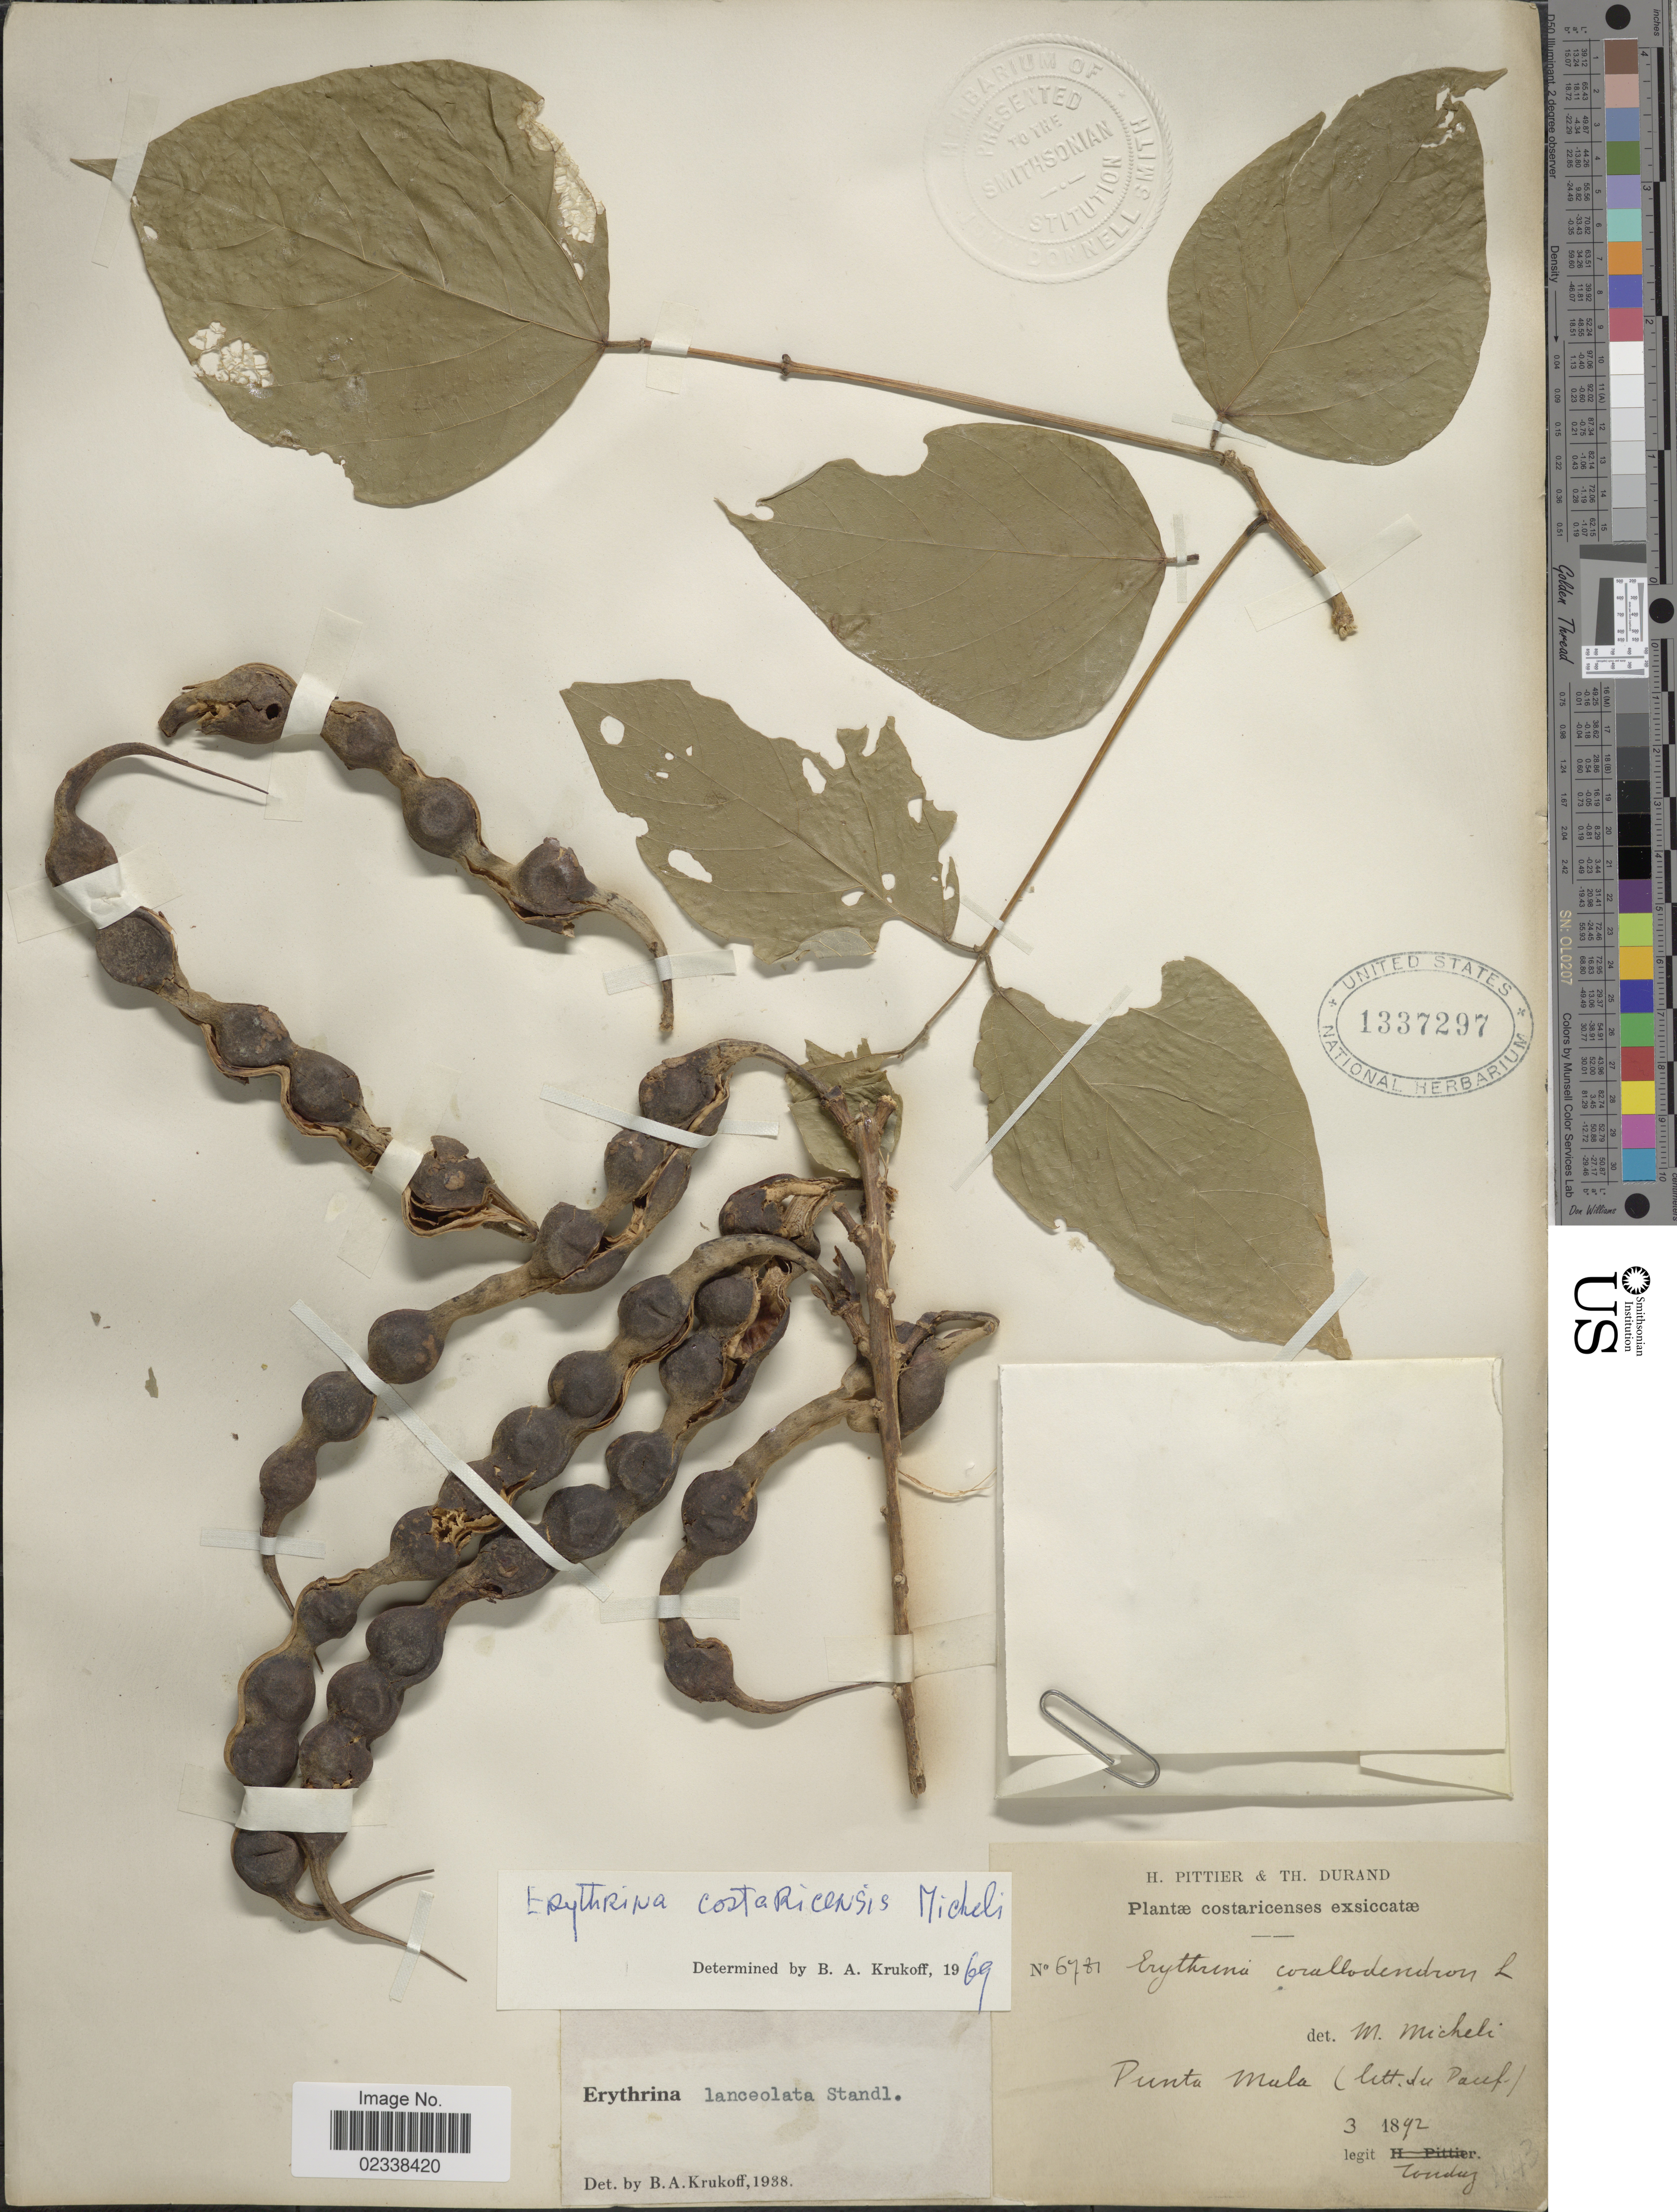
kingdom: Plantae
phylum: Tracheophyta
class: Magnoliopsida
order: Fabales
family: Fabaceae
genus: Erythrina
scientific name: Erythrina costaricensis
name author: Micheli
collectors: A. Tonduz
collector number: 6781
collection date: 1892-03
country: Costa Rica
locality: Punta Mala ( litt. du Pacif.)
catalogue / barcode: US 1337297